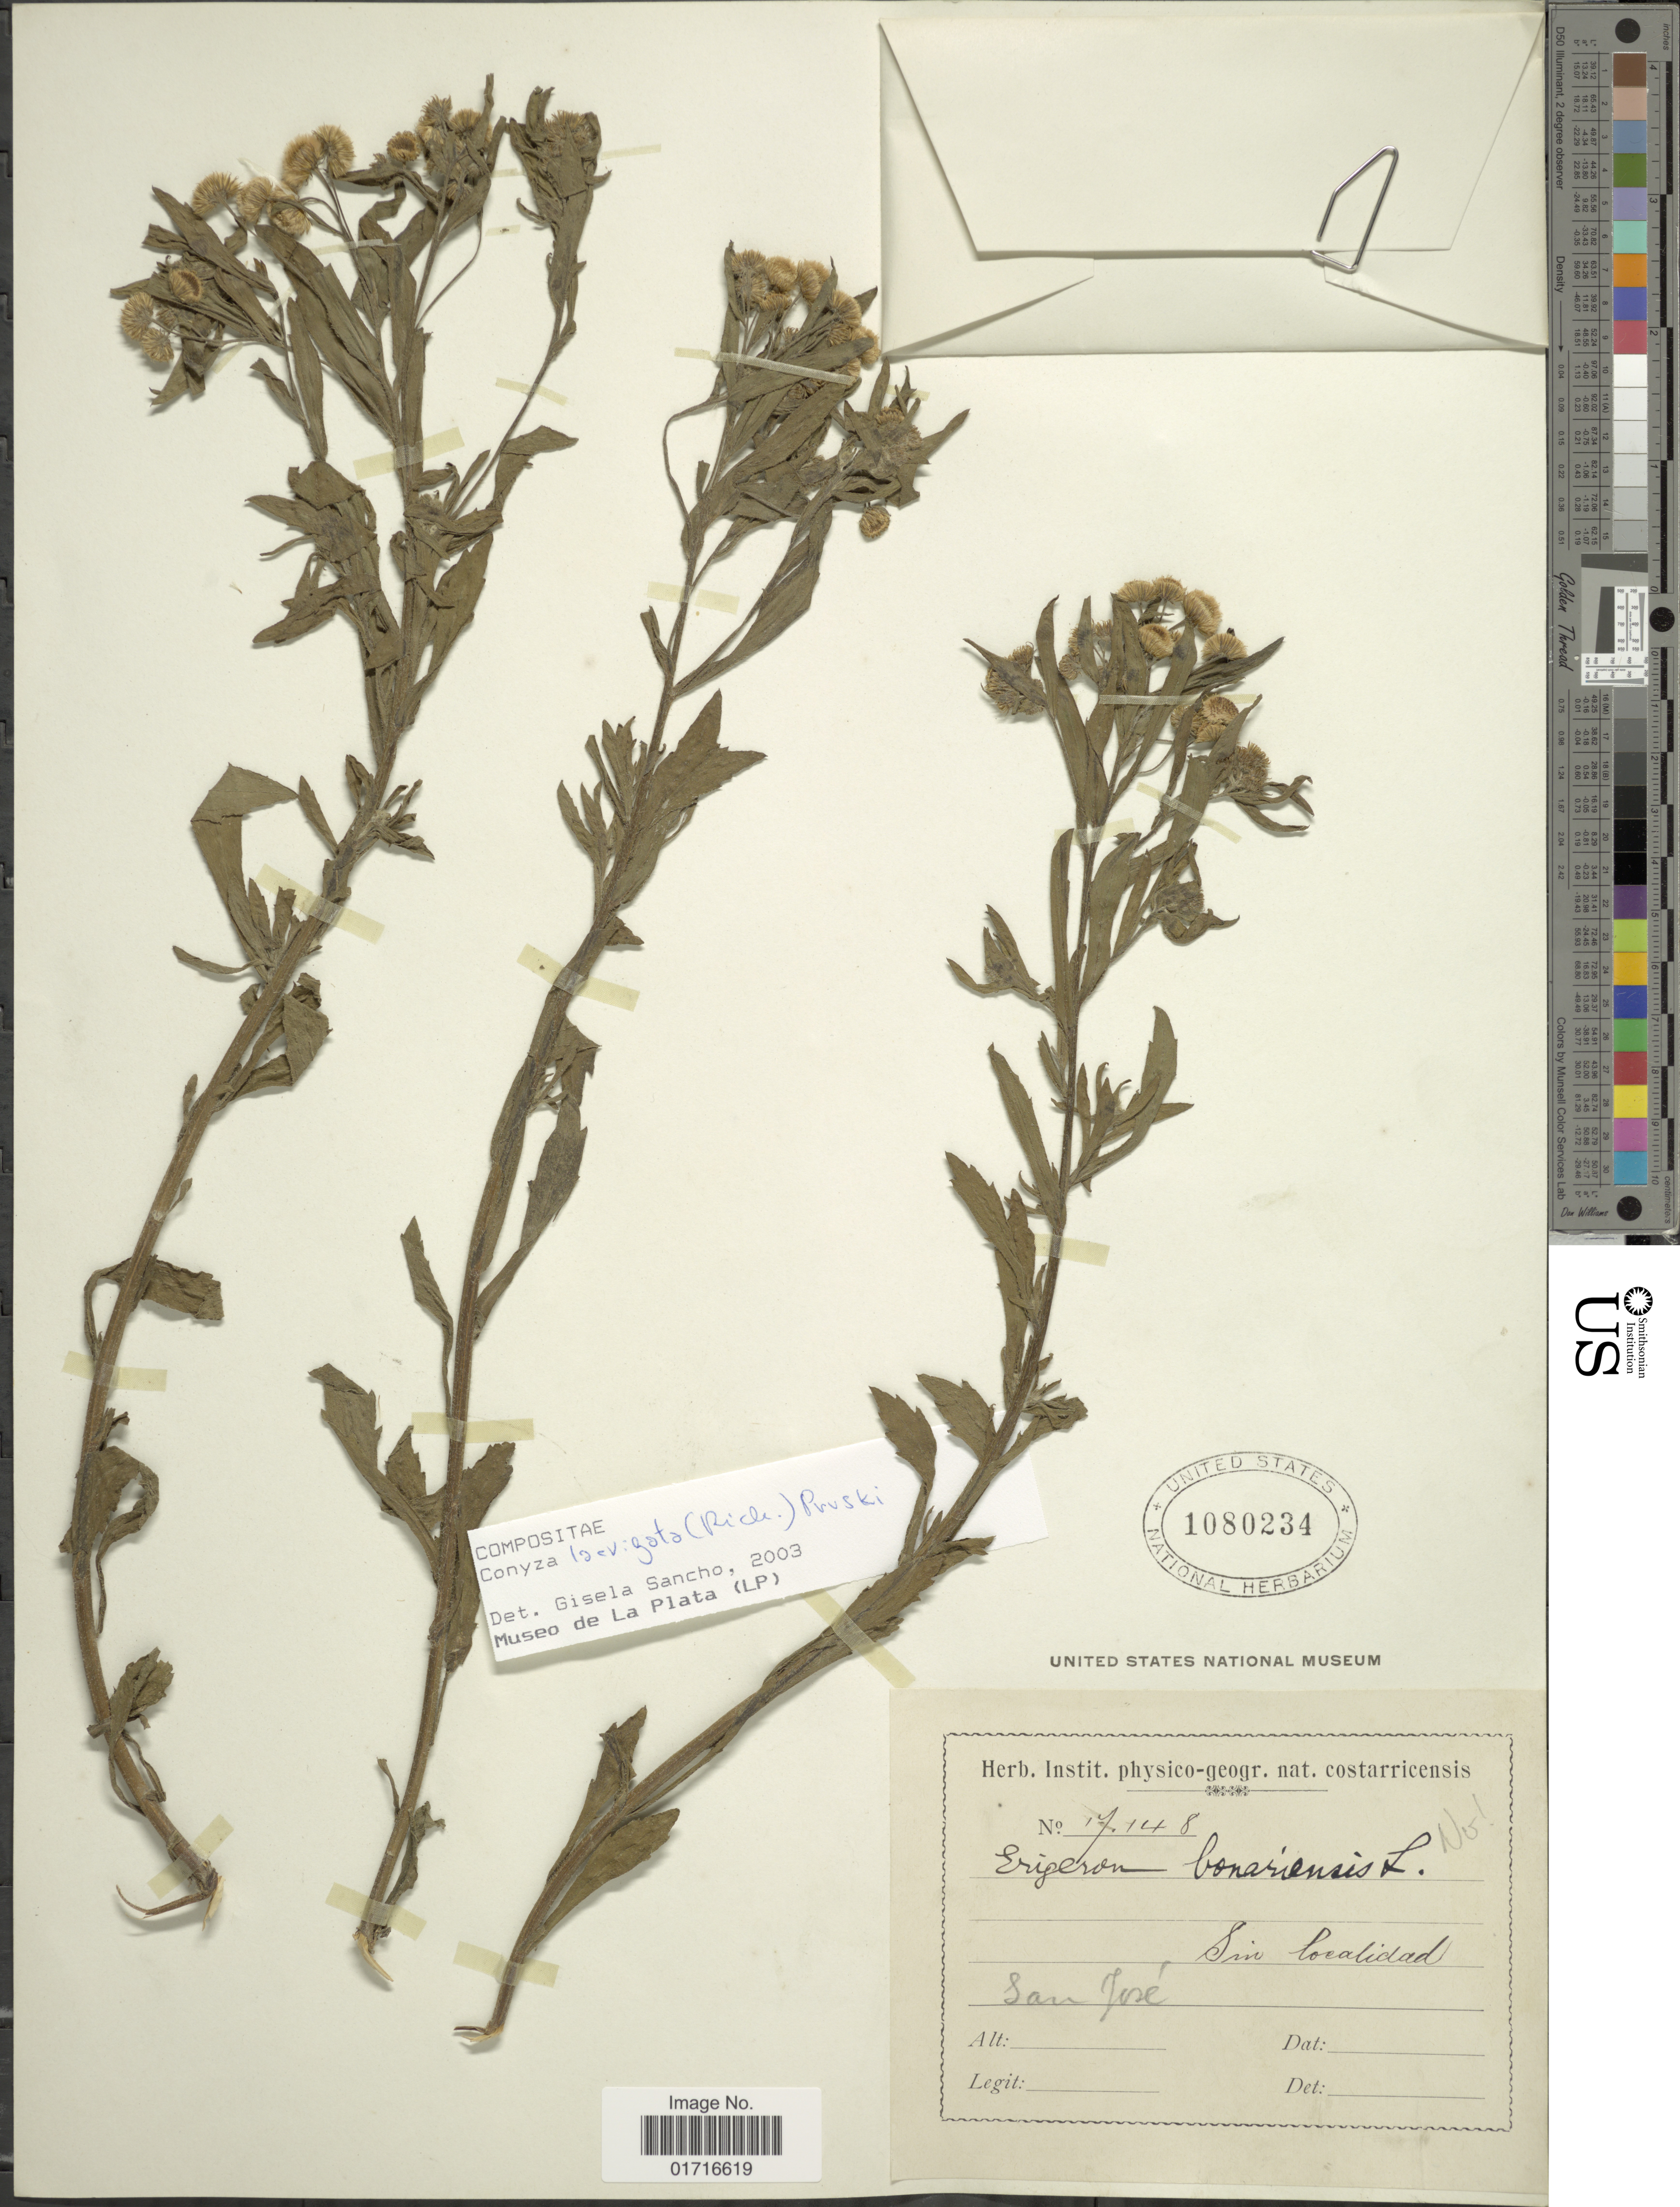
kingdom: Plantae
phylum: Tracheophyta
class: Magnoliopsida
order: Asterales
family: Asteraceae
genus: Conyza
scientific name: Conyza laevigata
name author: (Rich.) Pruski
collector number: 17148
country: Costa Rica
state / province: San José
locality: San Jose, Sin localidad.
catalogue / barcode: US 1080234